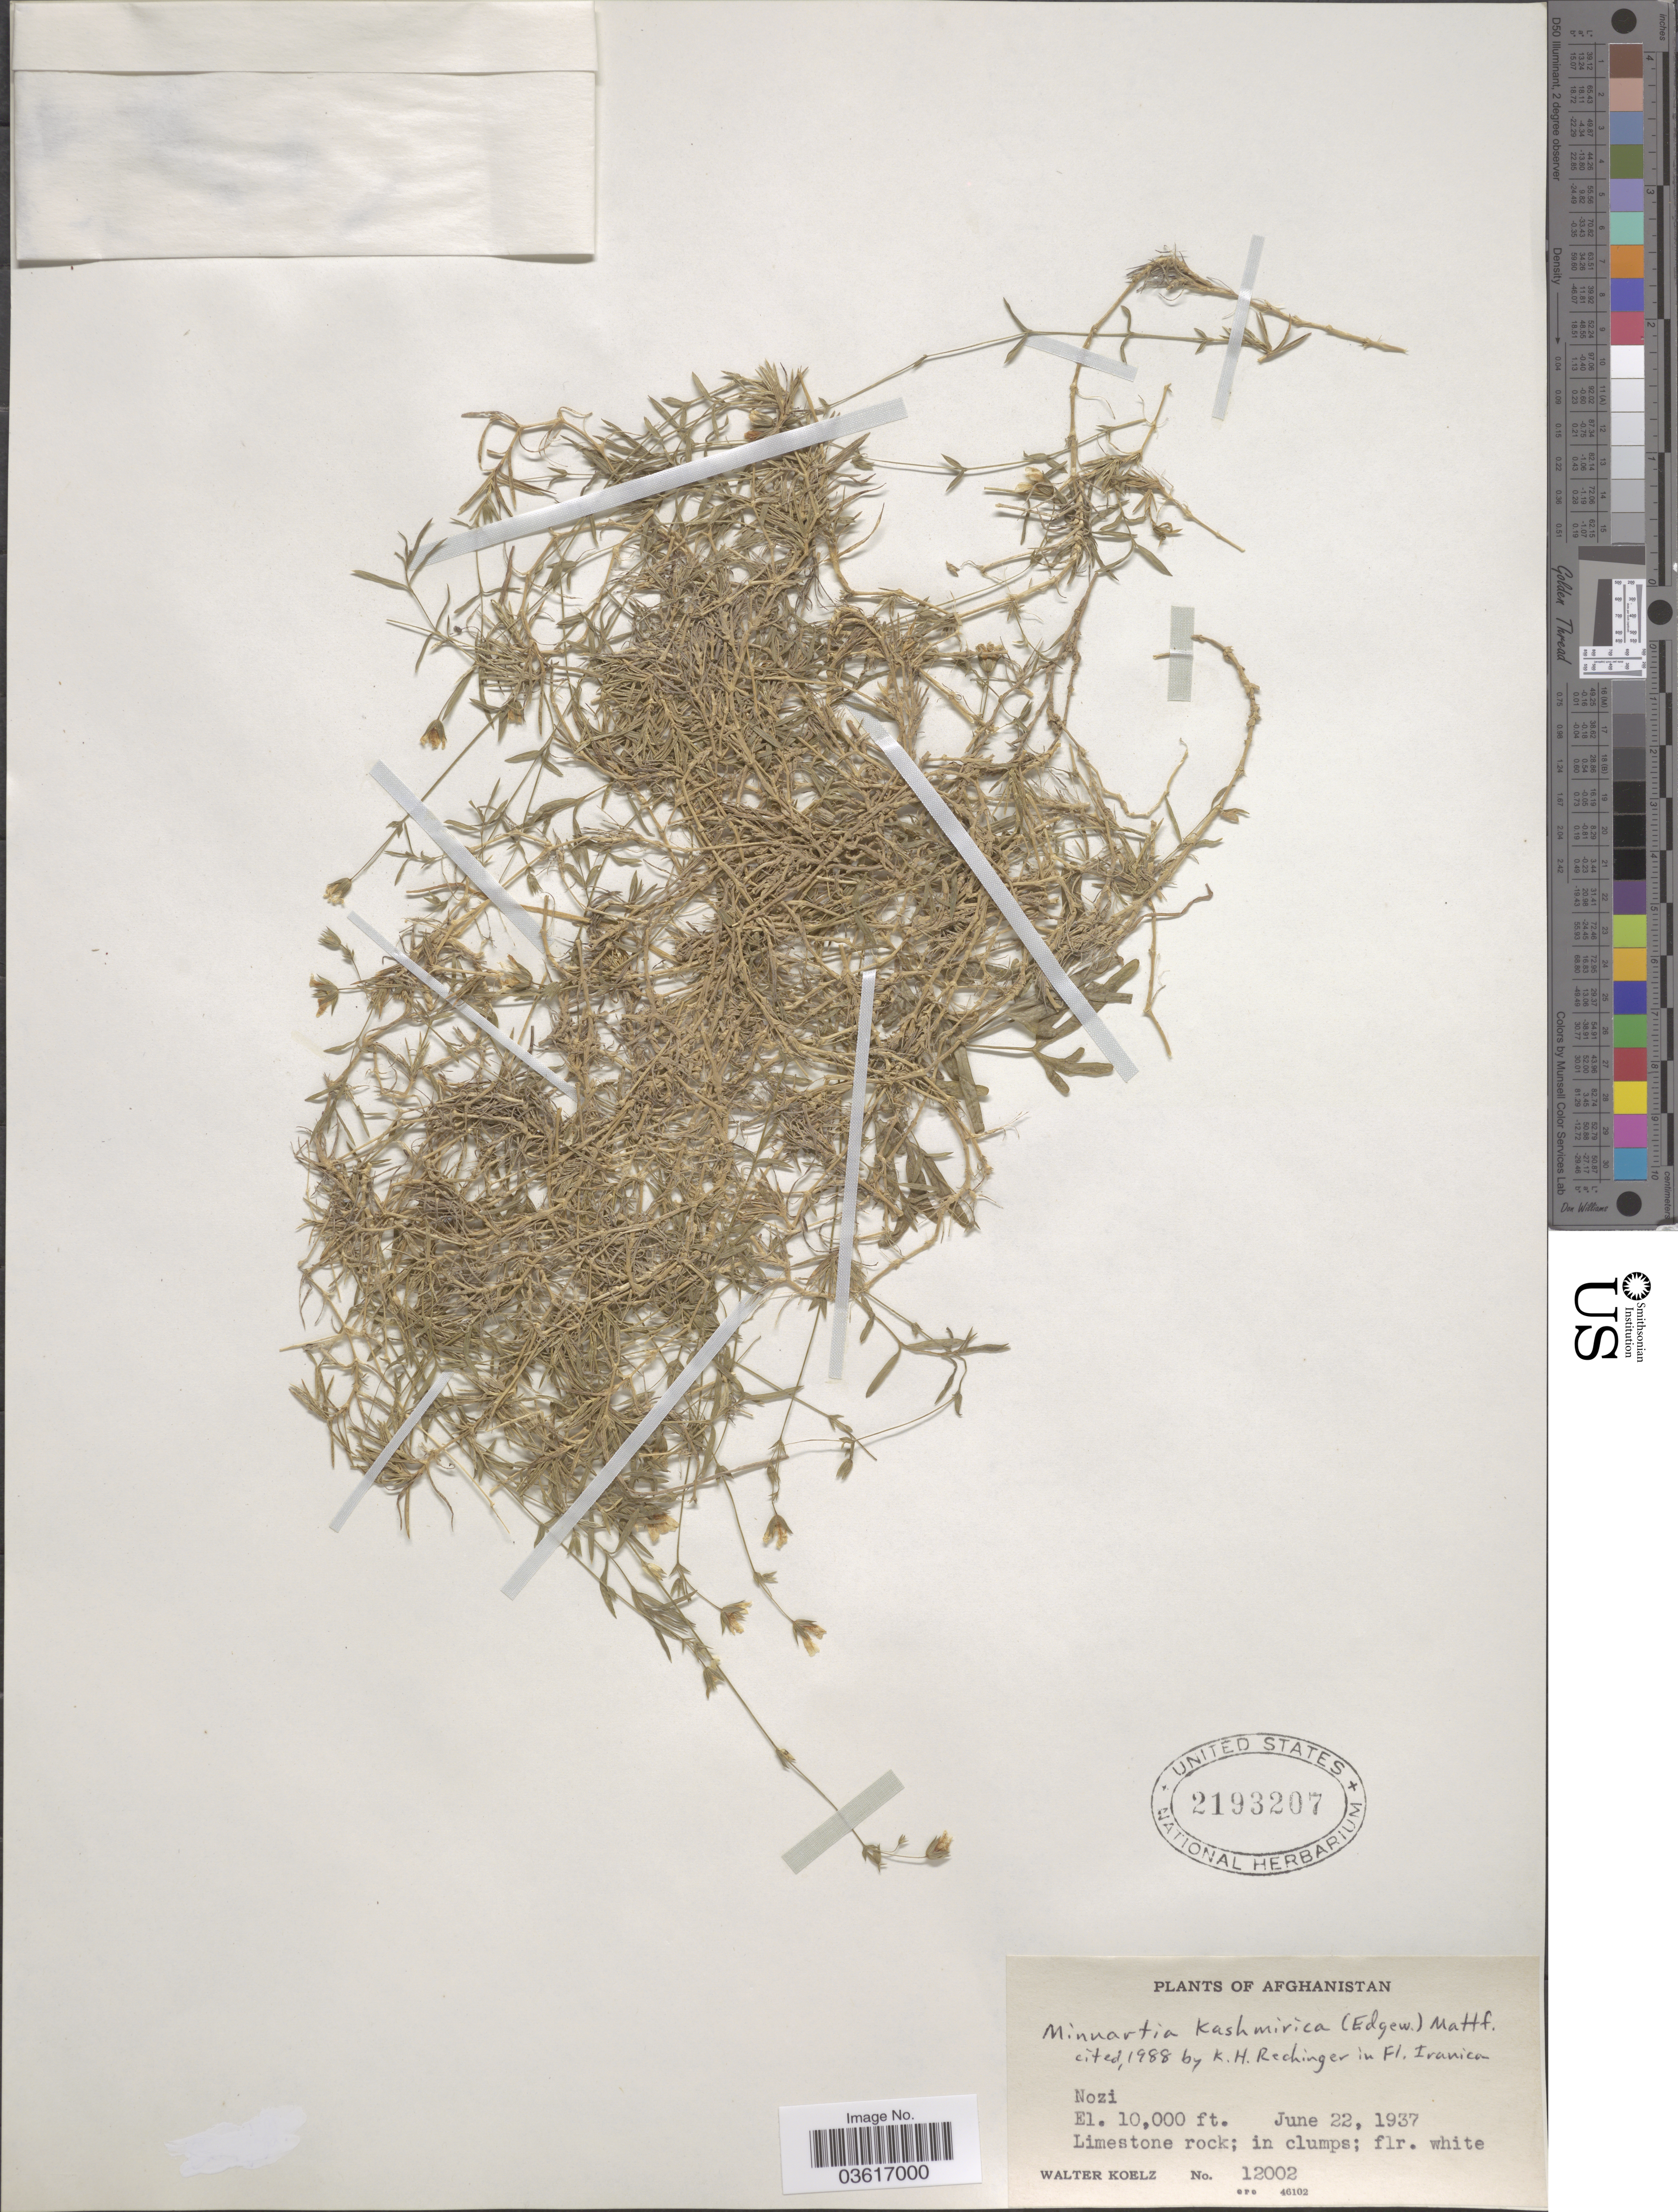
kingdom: Plantae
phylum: Tracheophyta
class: Magnoliopsida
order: Caryophyllales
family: Caryophyllaceae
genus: Minuartia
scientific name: Minuartia kashmirica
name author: (Edgew. & Hook. f.) Mattf.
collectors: W. N. Koelz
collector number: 12002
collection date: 1937-06-22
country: Afghanistan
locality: Nozi.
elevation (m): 3048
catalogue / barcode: US 2193207